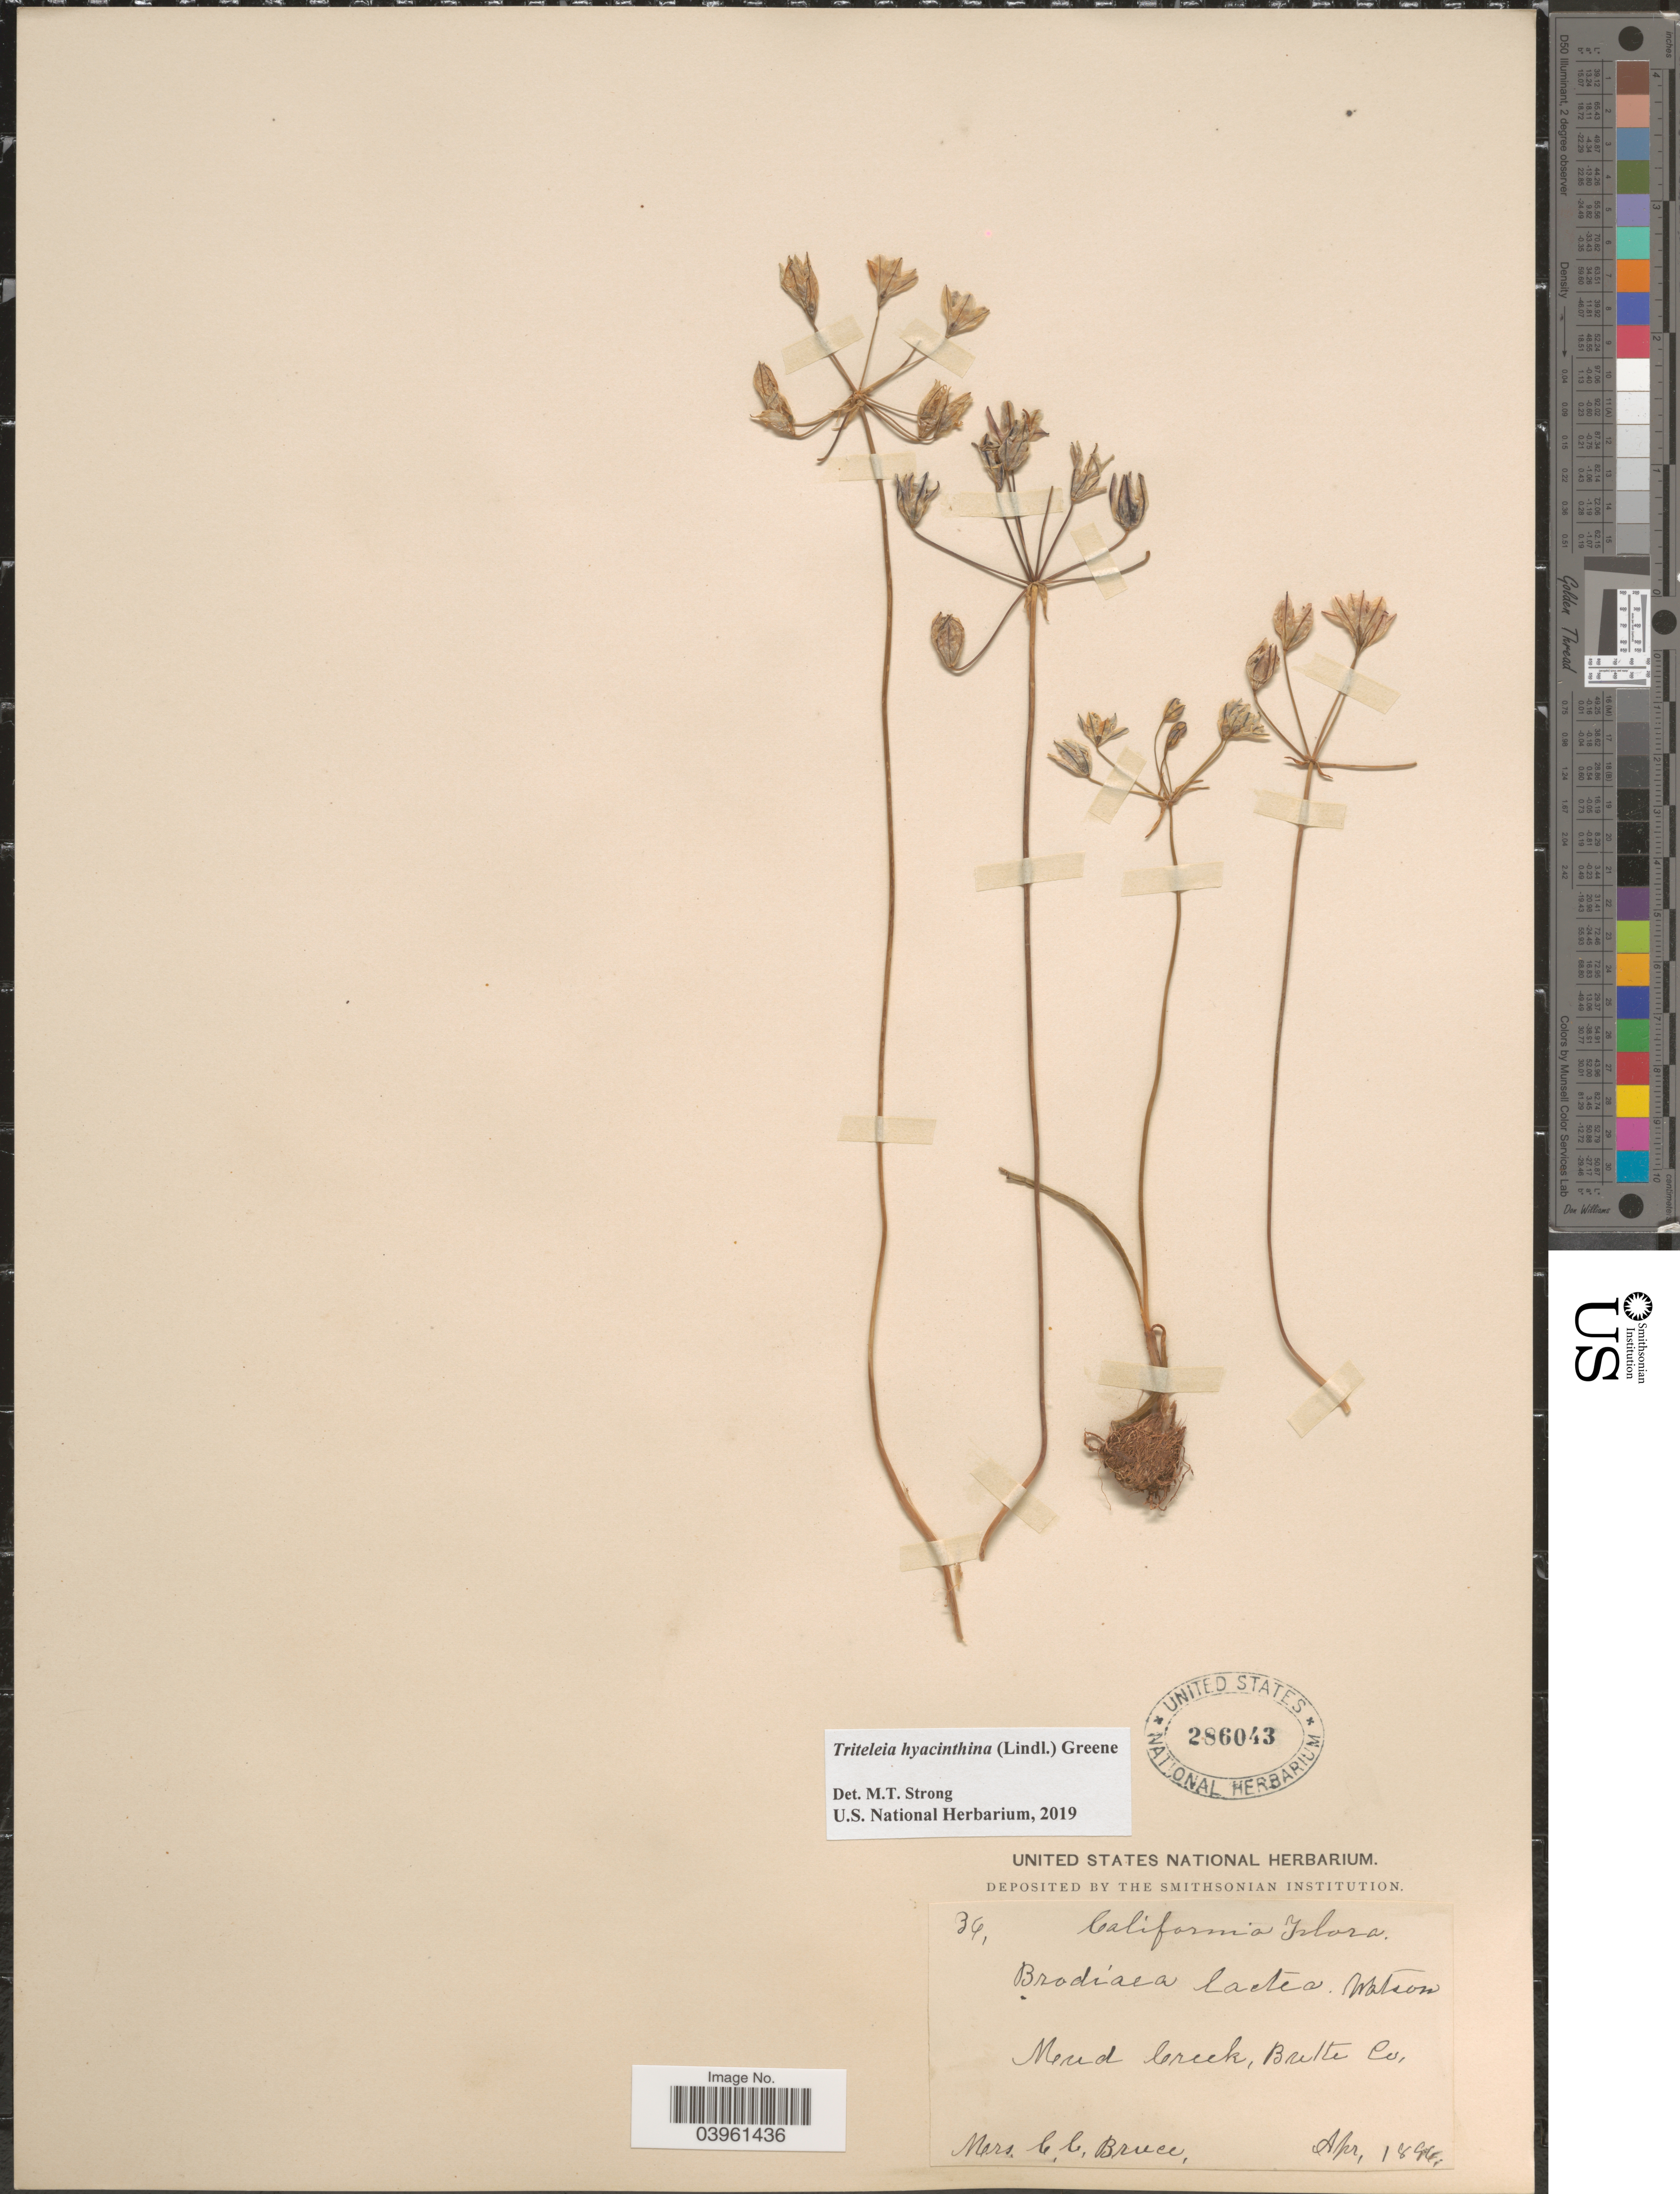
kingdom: Plantae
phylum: Tracheophyta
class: Liliopsida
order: Asparagales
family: Asparagaceae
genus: Triteleia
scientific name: Triteleia hyacinthina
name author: (Lindl.) Greene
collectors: C. Bruce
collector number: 36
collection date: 1896-04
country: United States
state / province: California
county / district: Butte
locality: Mud Creek, Butte Co.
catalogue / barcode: US 286043